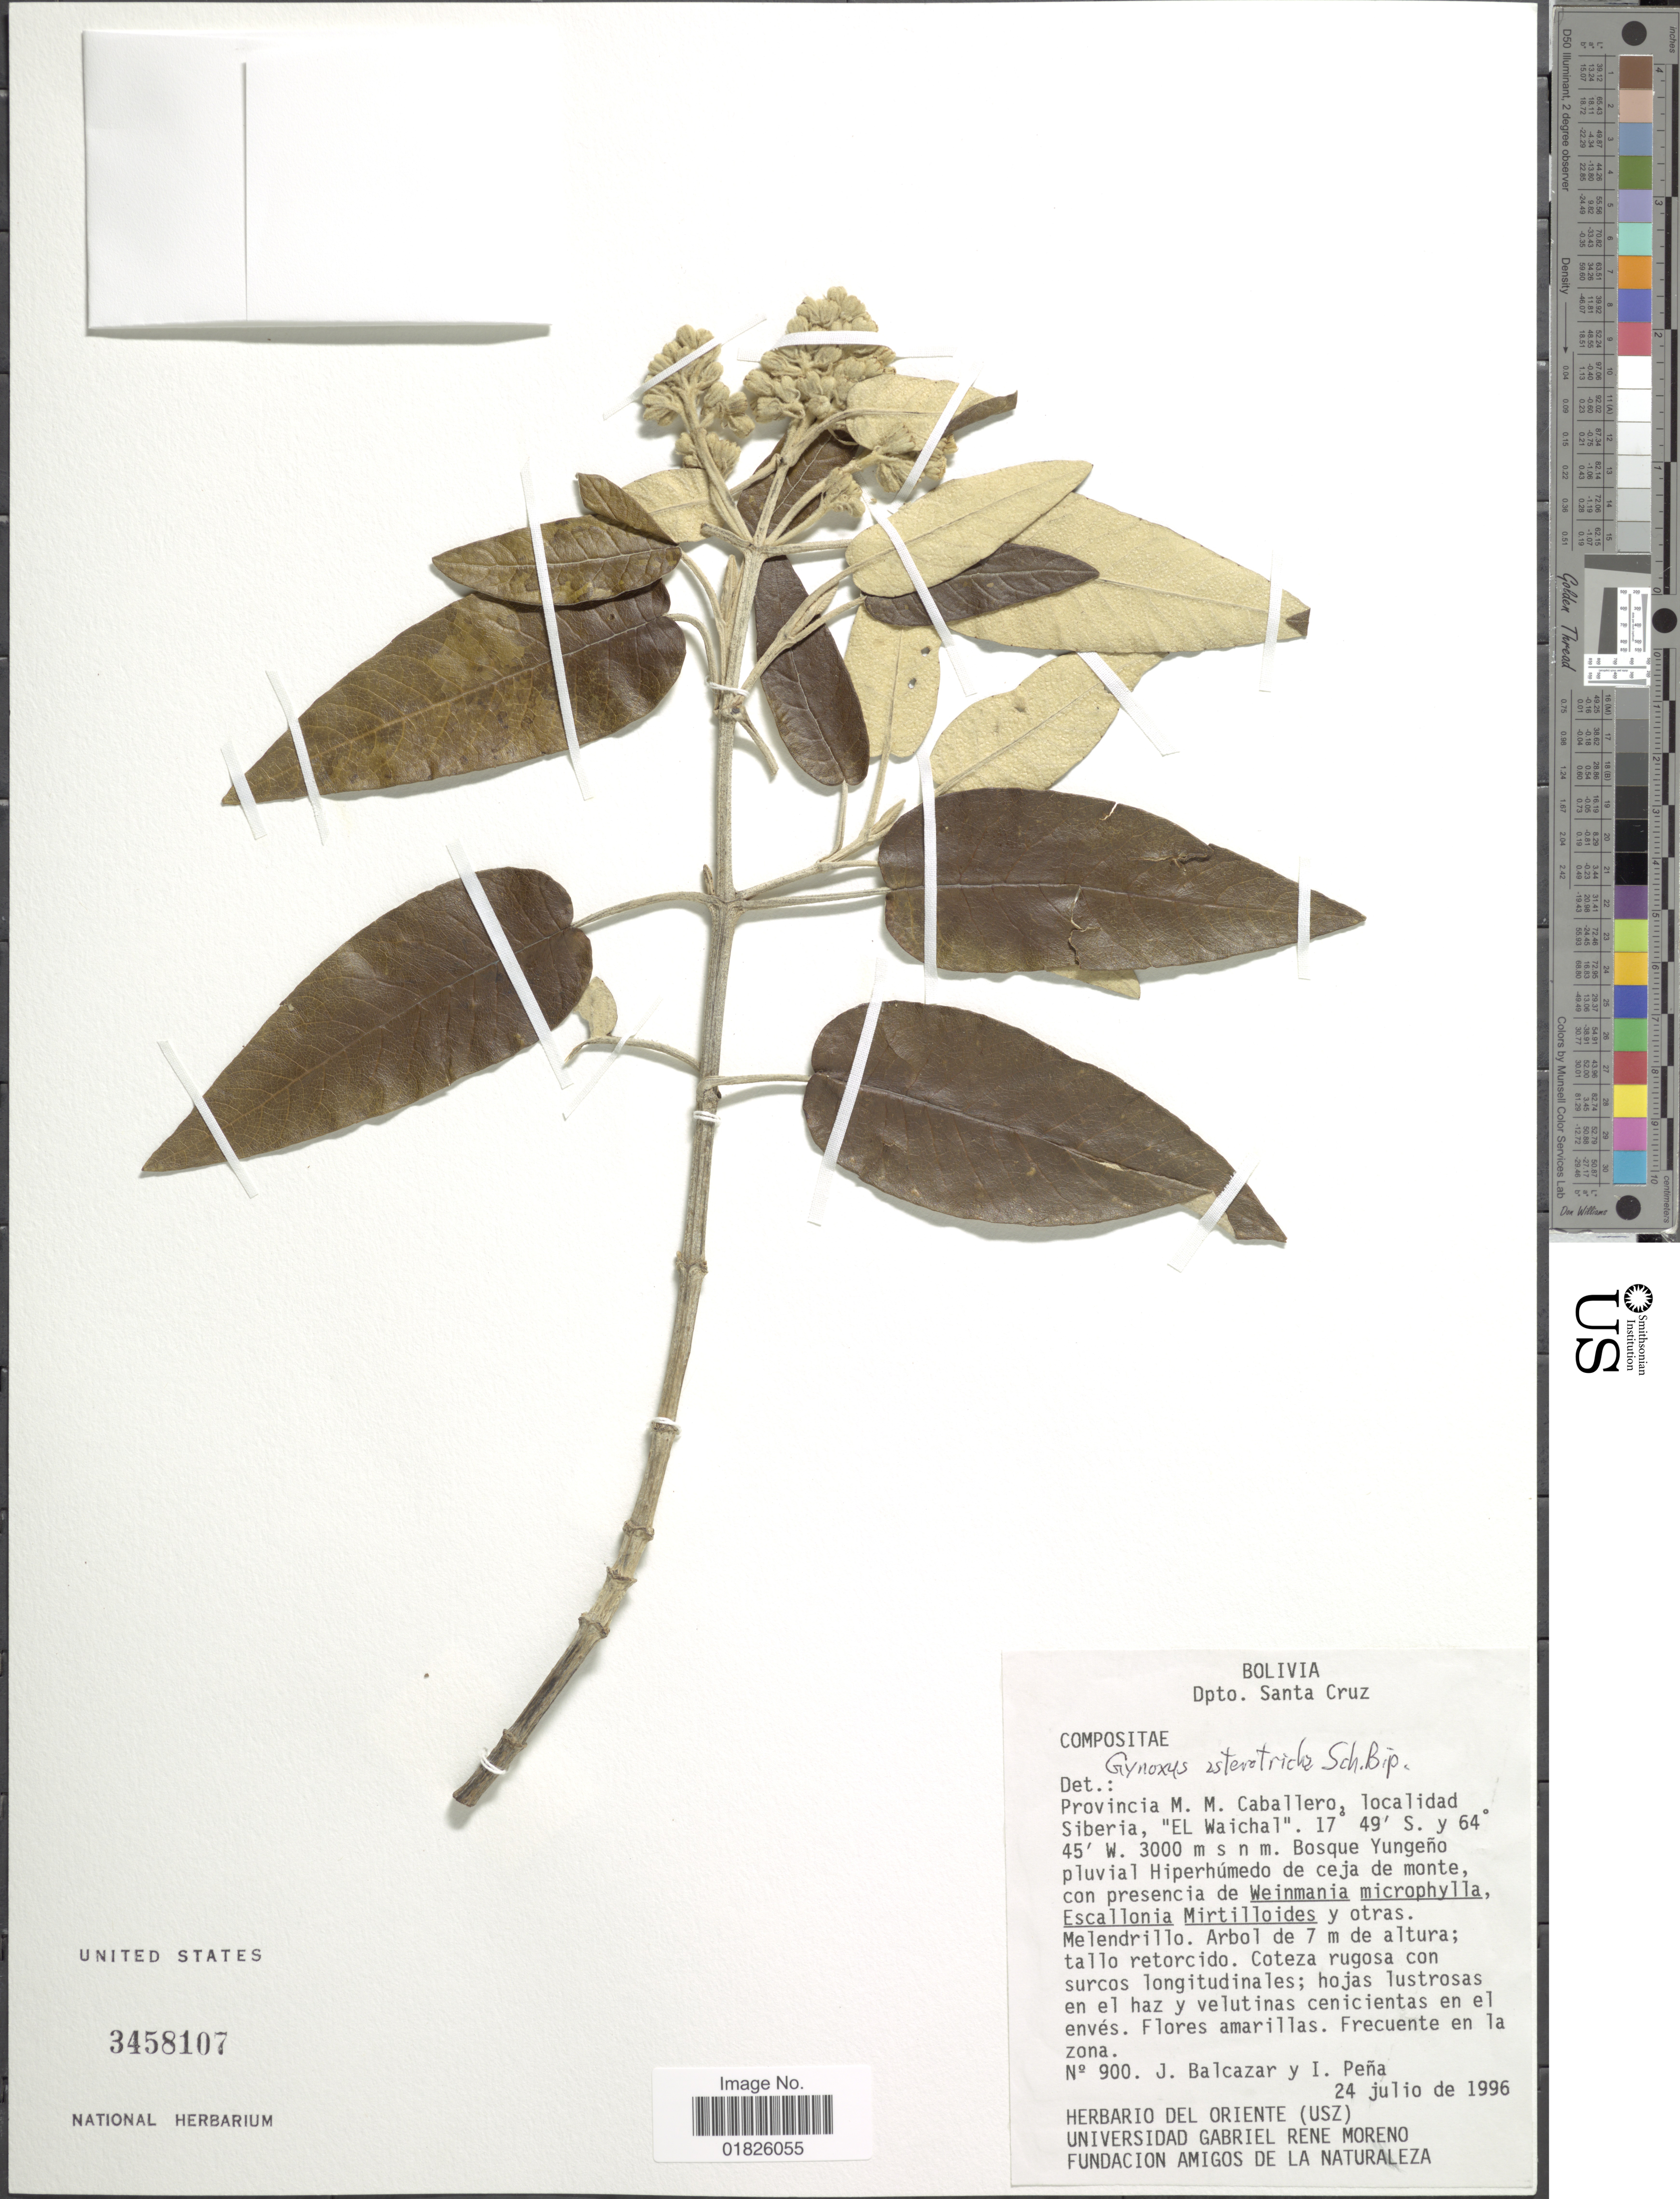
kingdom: Plantae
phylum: Tracheophyta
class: Magnoliopsida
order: Asterales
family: Asteraceae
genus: Gynoxys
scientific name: Gynoxys asterotricha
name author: Sch. Bip.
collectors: J. Balcazar & I. Pena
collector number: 900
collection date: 1996-07-24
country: Bolivia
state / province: Santa Cruz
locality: Provincia M. M. Caballero, Siberia, "El Waichal"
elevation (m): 3000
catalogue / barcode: US 3458107